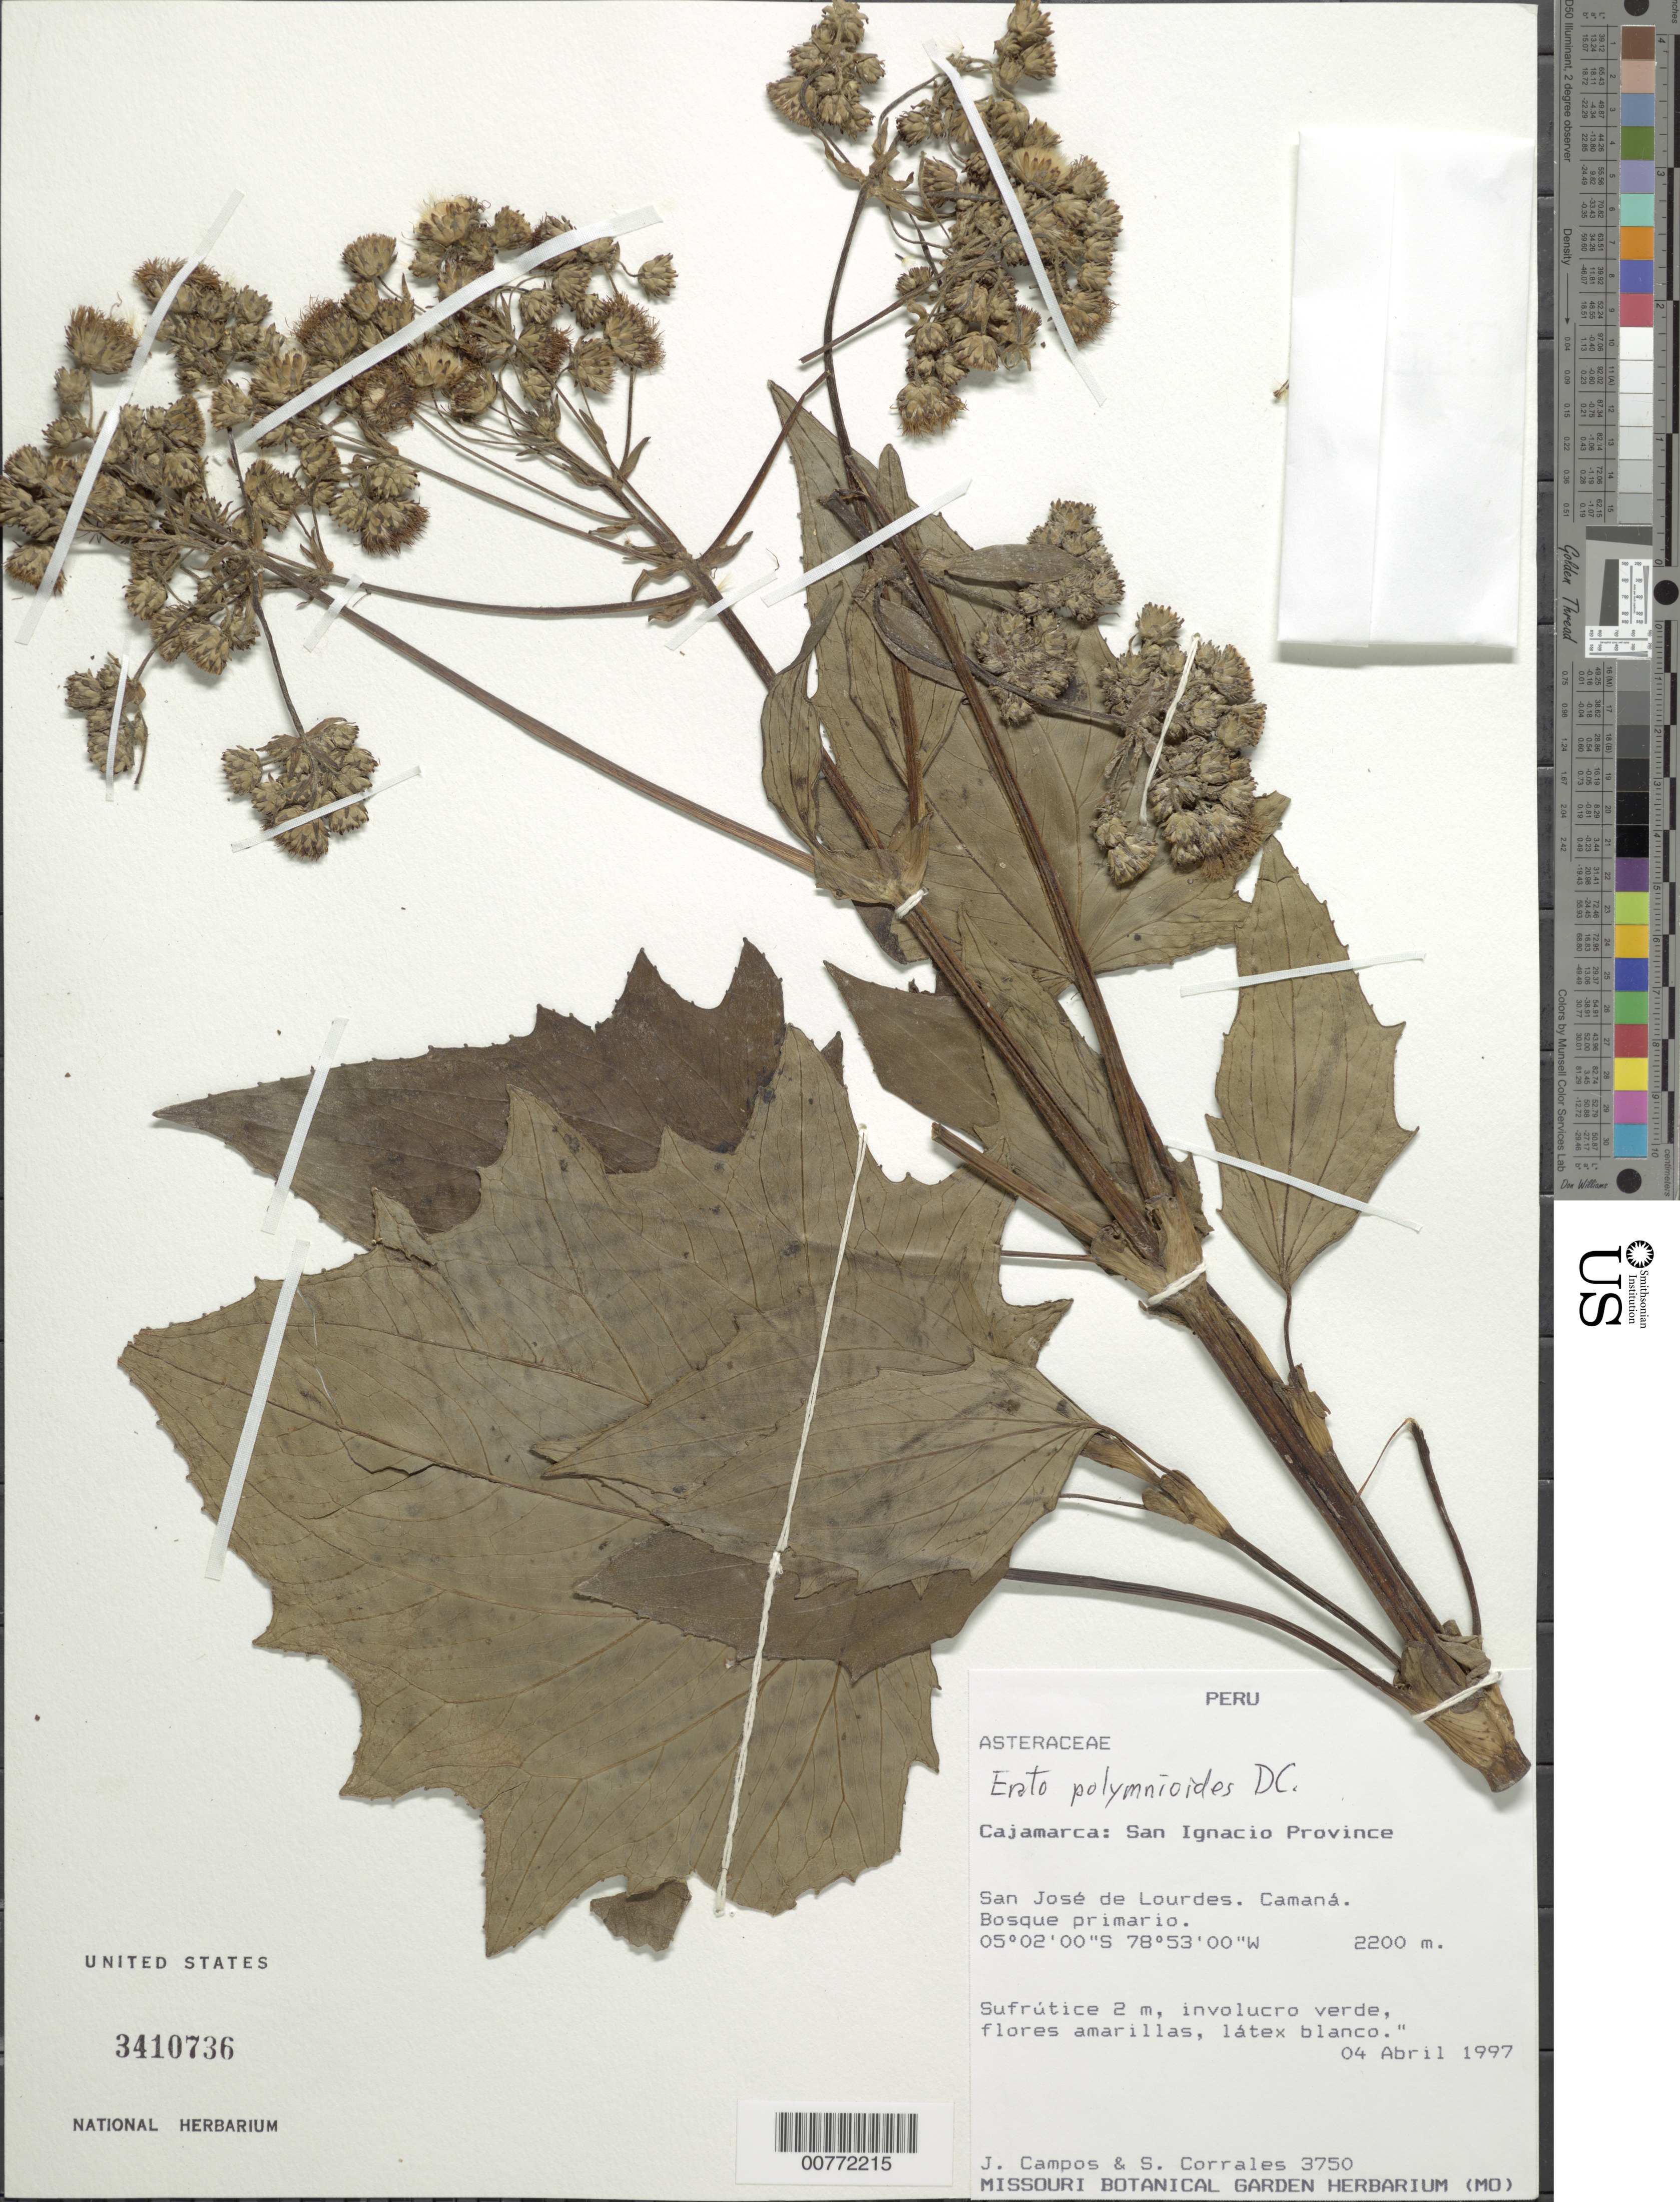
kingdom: Plantae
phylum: Tracheophyta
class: Magnoliopsida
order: Asterales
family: Asteraceae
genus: Erato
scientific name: Erato polymnioides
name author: DC.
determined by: Robinson, Harold E., (US)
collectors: J. Campos & S. Corrales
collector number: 3750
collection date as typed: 4 April 1997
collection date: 1997-04-04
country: Peru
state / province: Cajamarca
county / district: San Ignacio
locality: San José de Lourdes. Camaná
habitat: Bosque primario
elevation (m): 2200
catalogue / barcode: US 3410736